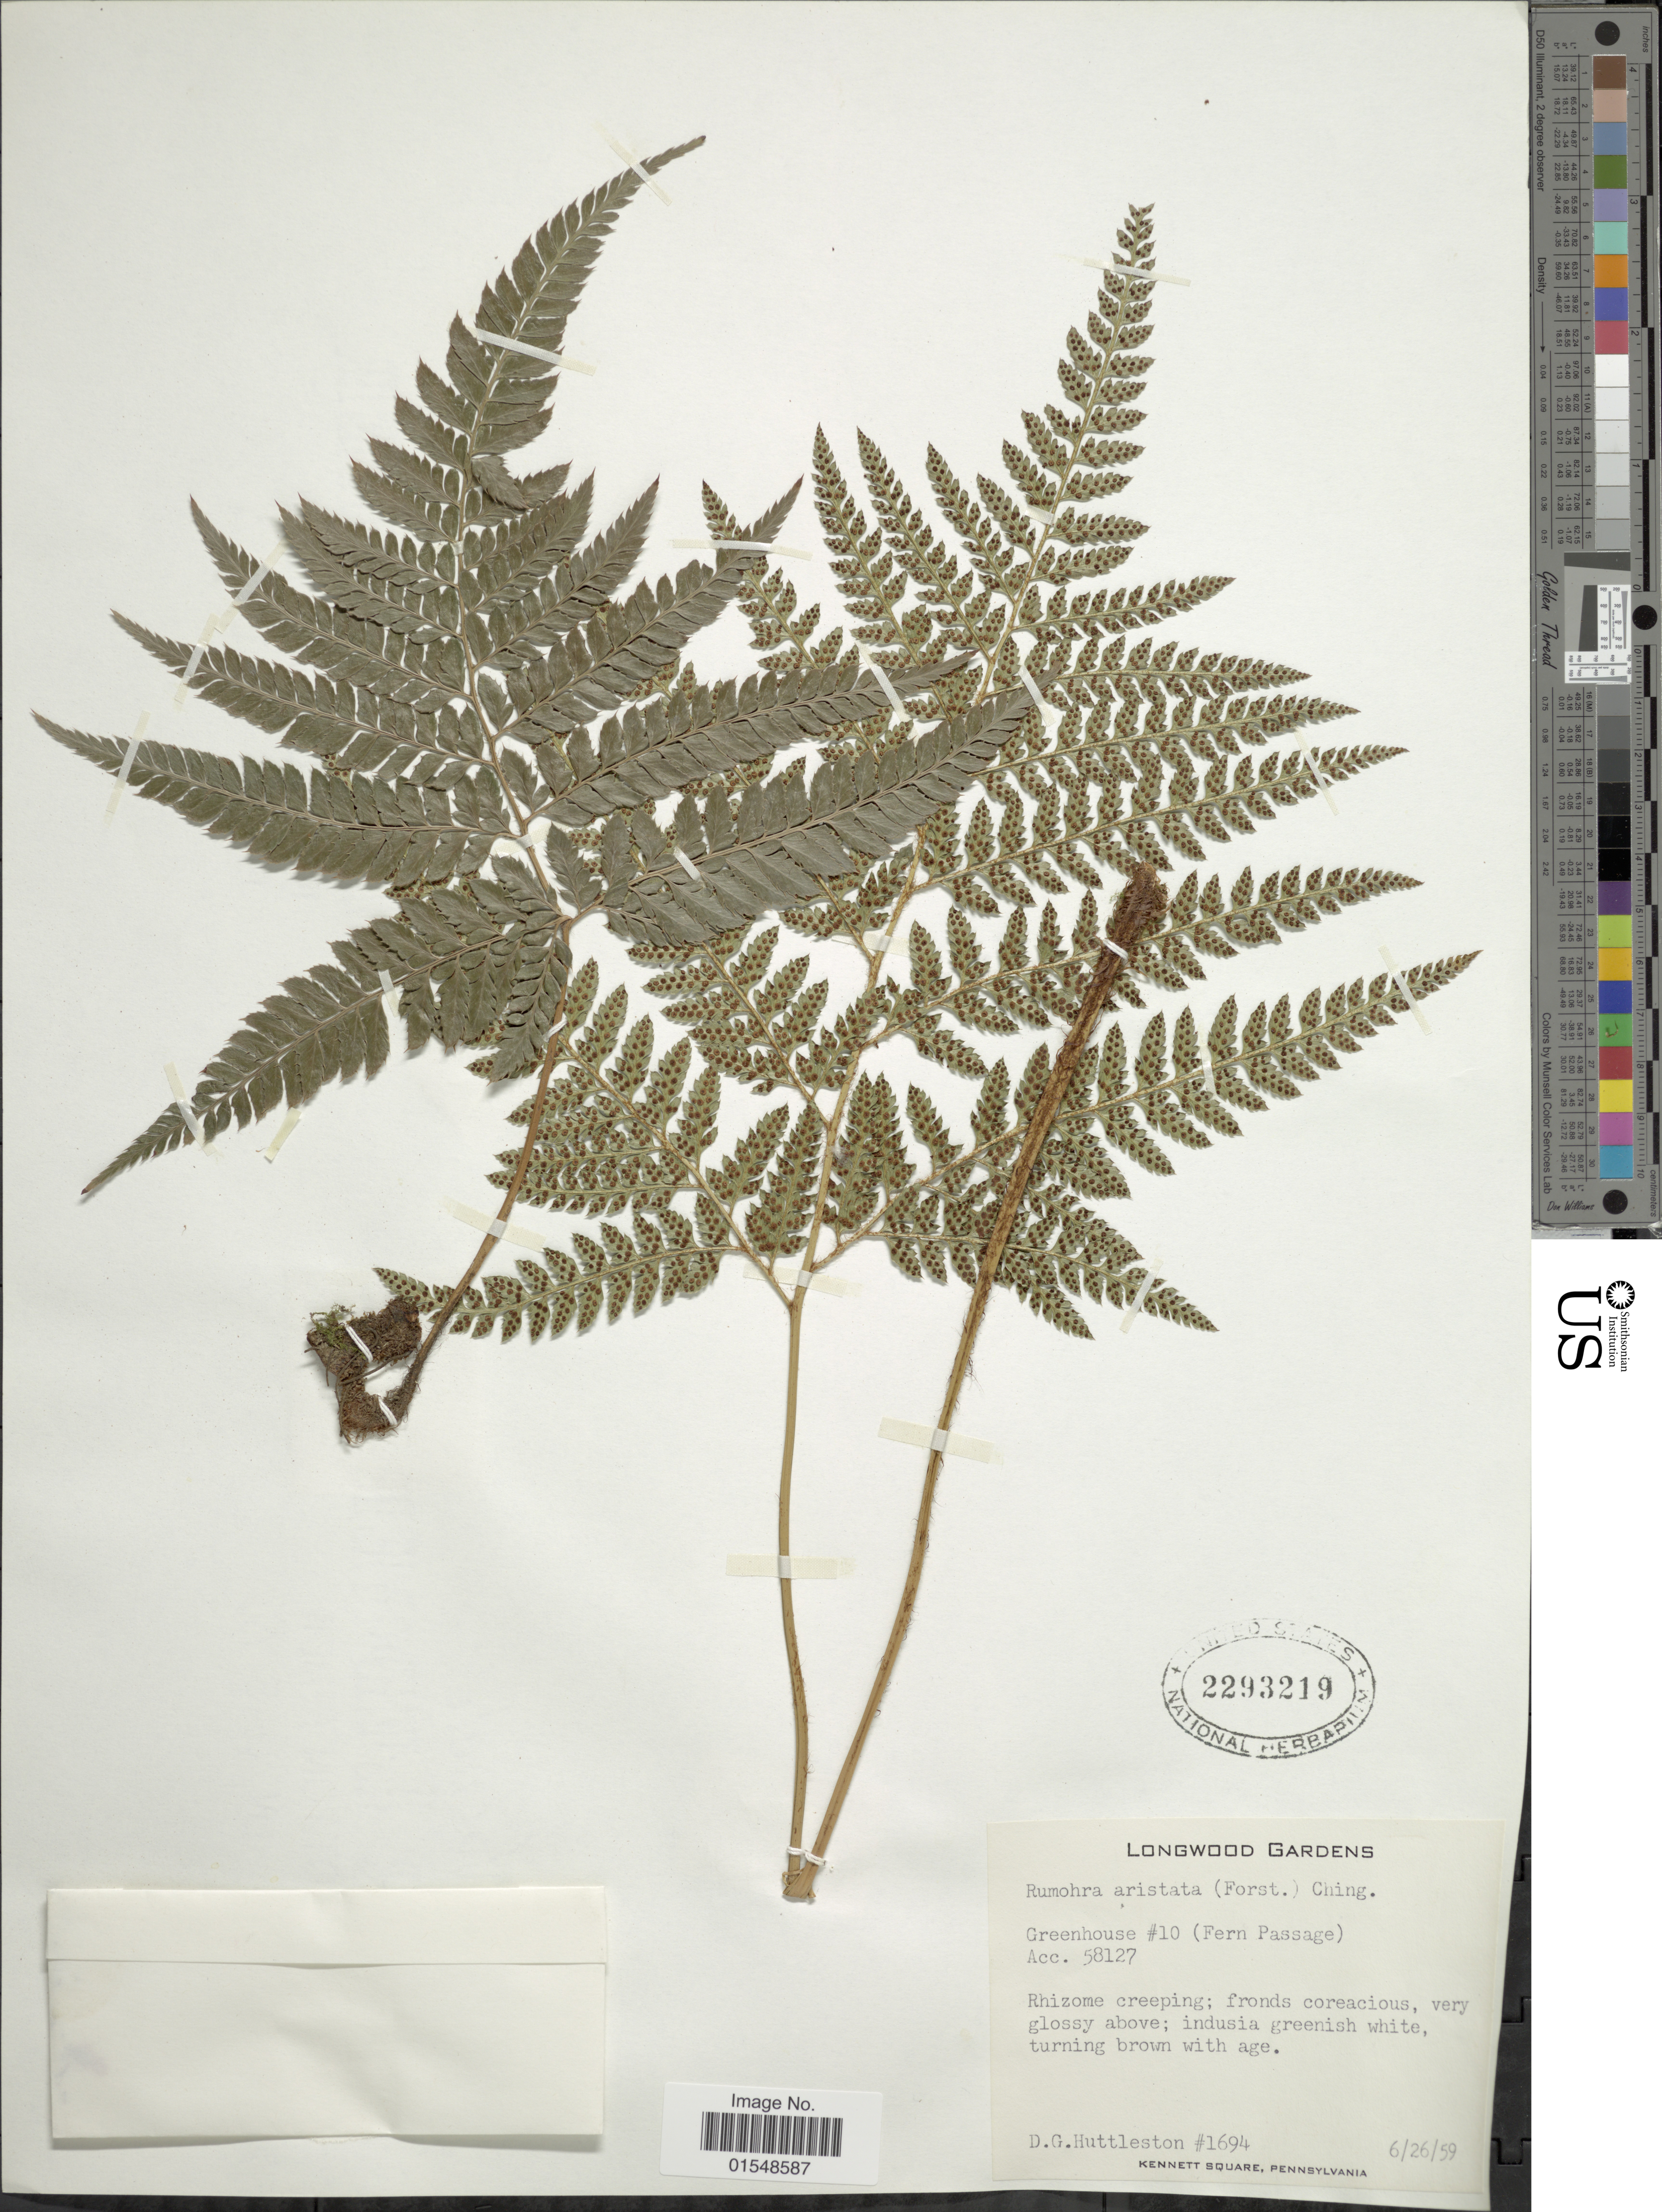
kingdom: Plantae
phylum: Tracheophyta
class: Polypodiopsida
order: Polypodiales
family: Dryopteridaceae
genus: Arachniodes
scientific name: Arachniodes aristata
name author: (G. Forst.) Tindale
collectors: D. G. Huttleston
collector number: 1694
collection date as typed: Transcribed d/m/y: 26/6/59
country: United States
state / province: Pennsylvania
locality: Longwood Gardens, Greenhouse #10 (Fern Passage), Acc. 58127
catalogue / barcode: US 2293219